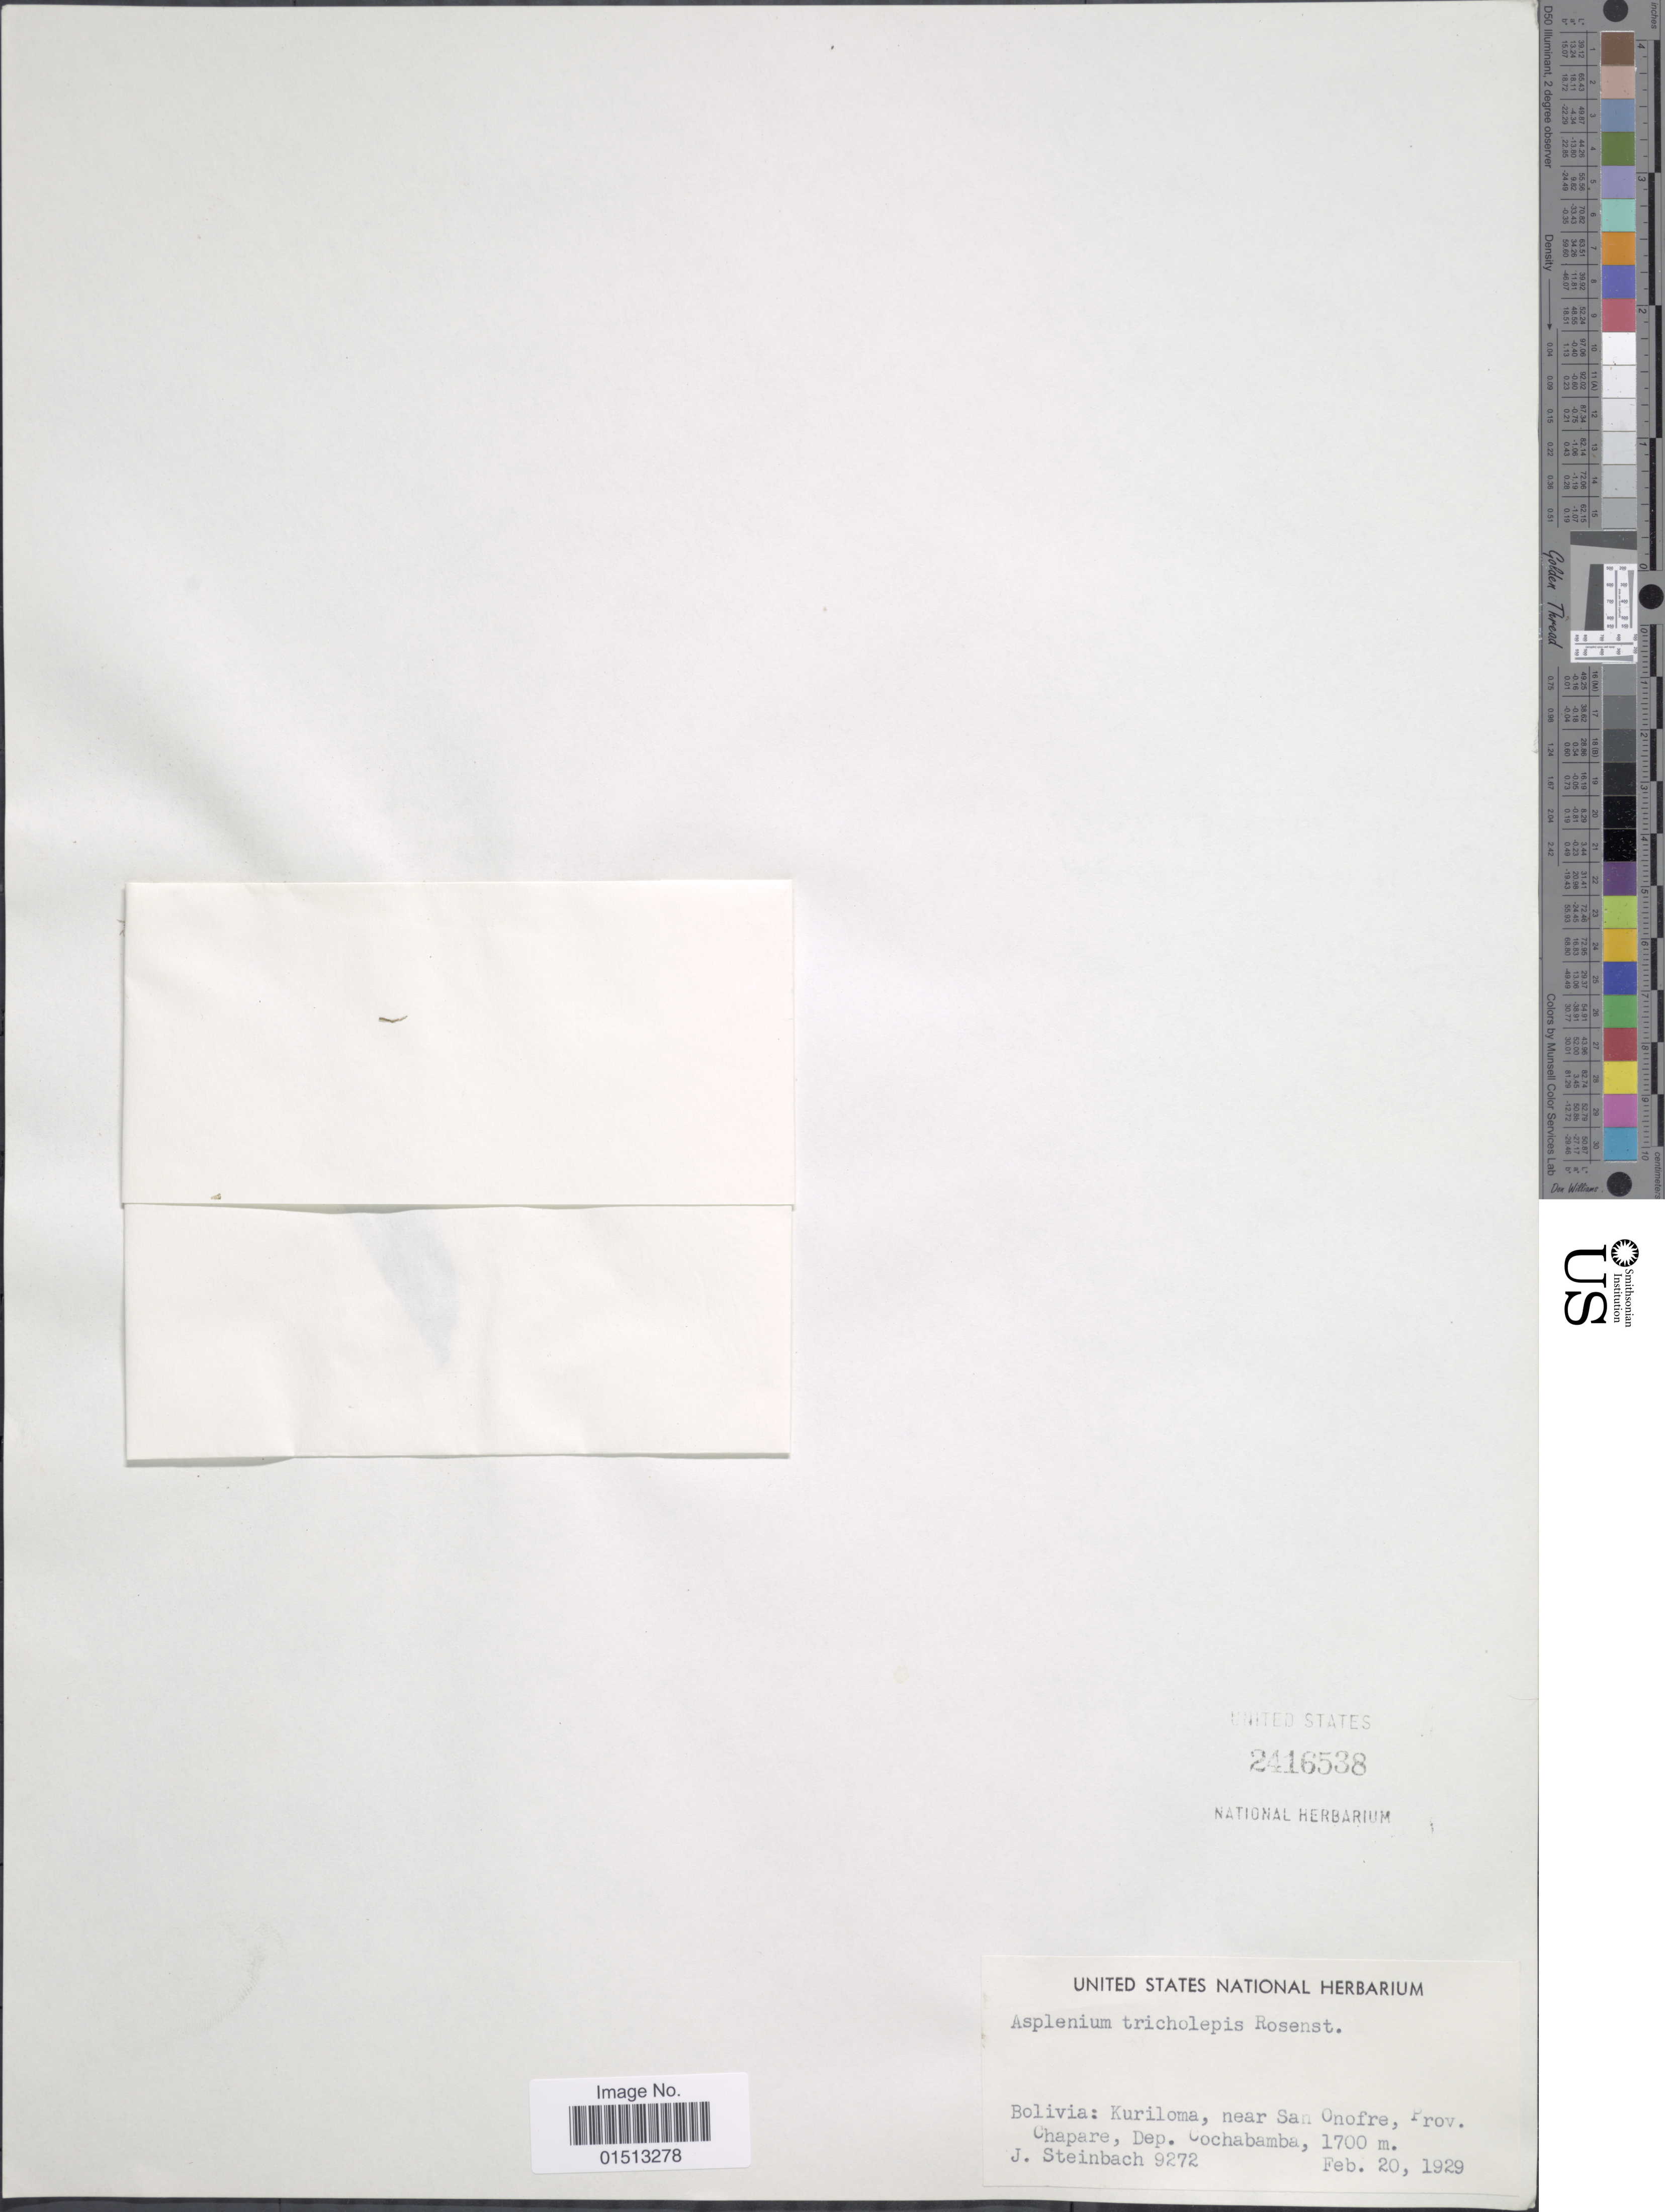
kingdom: Plantae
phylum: Tracheophyta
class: Polypodiopsida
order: Polypodiales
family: Aspleniaceae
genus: Asplenium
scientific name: Asplenium tricholepis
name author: Rosenst.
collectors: J. Steinbach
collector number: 9272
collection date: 1929-02-20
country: Bolivia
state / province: Cochabamba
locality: Kuriloma, near San Onofre, Prov. Chapare.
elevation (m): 1700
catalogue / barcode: US 2416538